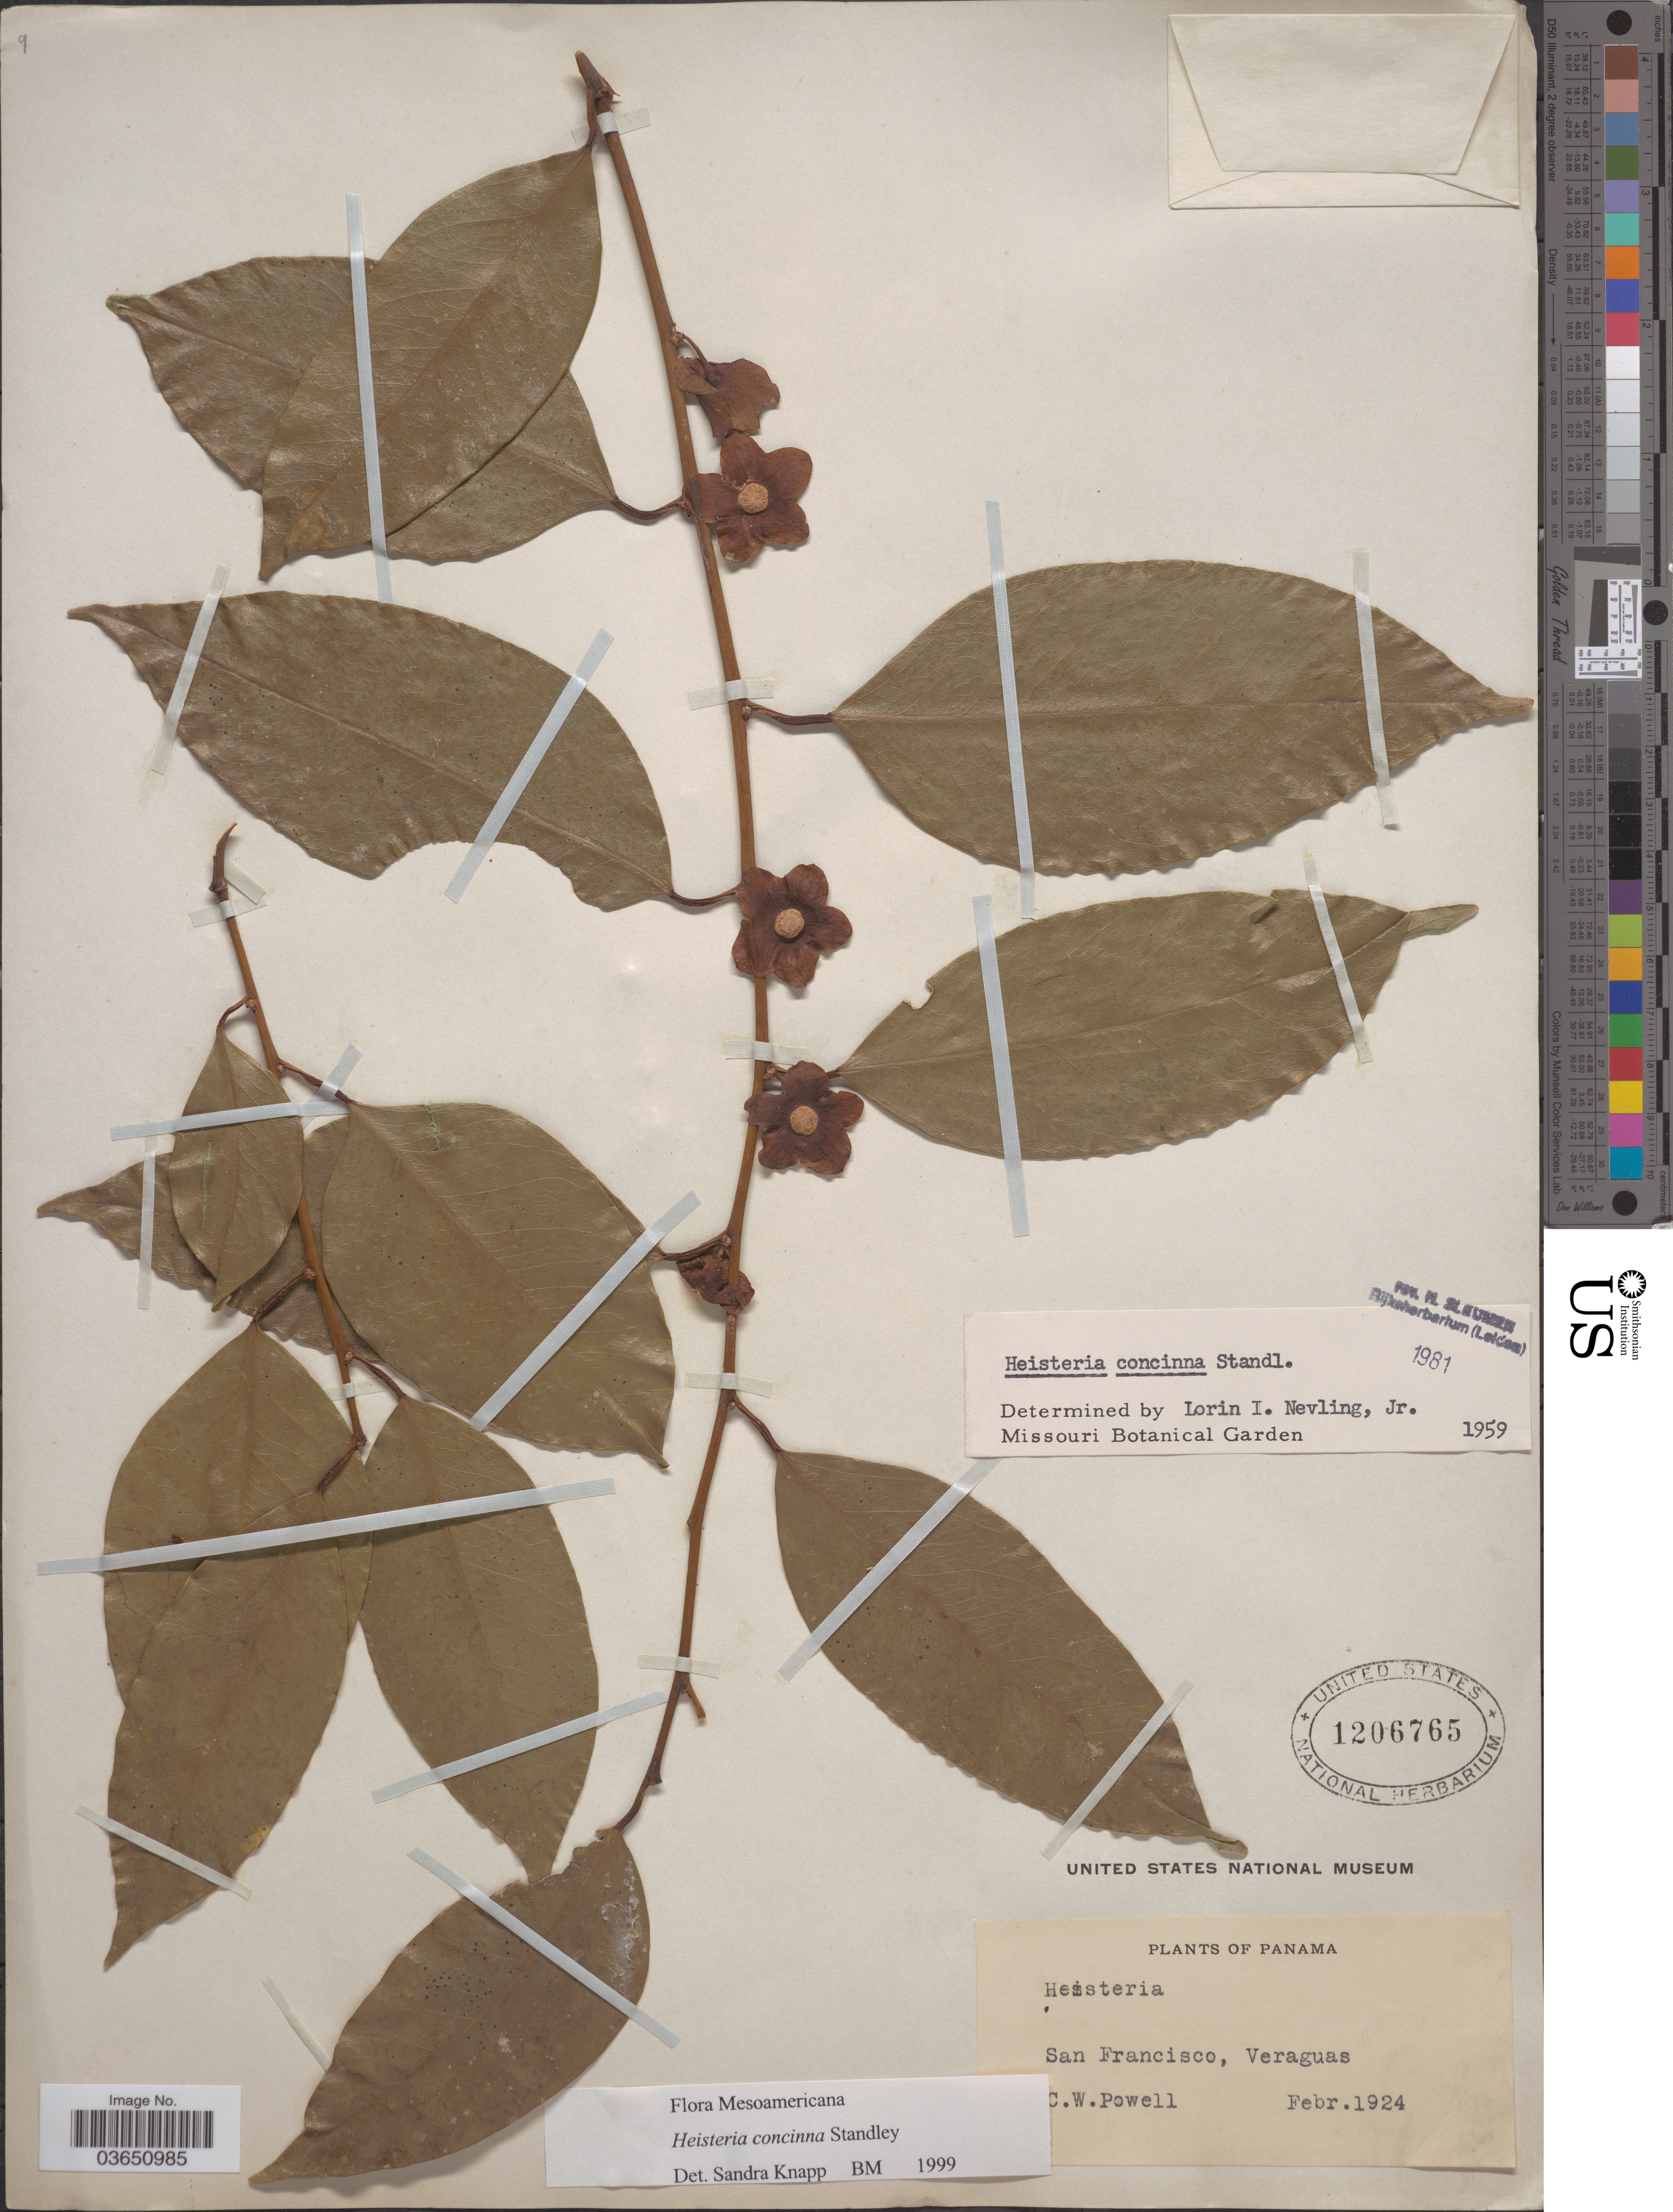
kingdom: Plantae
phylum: Tracheophyta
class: Magnoliopsida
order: Santalales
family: Erythropalaceae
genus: Heisteria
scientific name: Heisteria concinna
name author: Standl.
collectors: C. W. Powell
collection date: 1924-02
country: Panama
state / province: Veraguas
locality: San Francisco.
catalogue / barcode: US 1206765